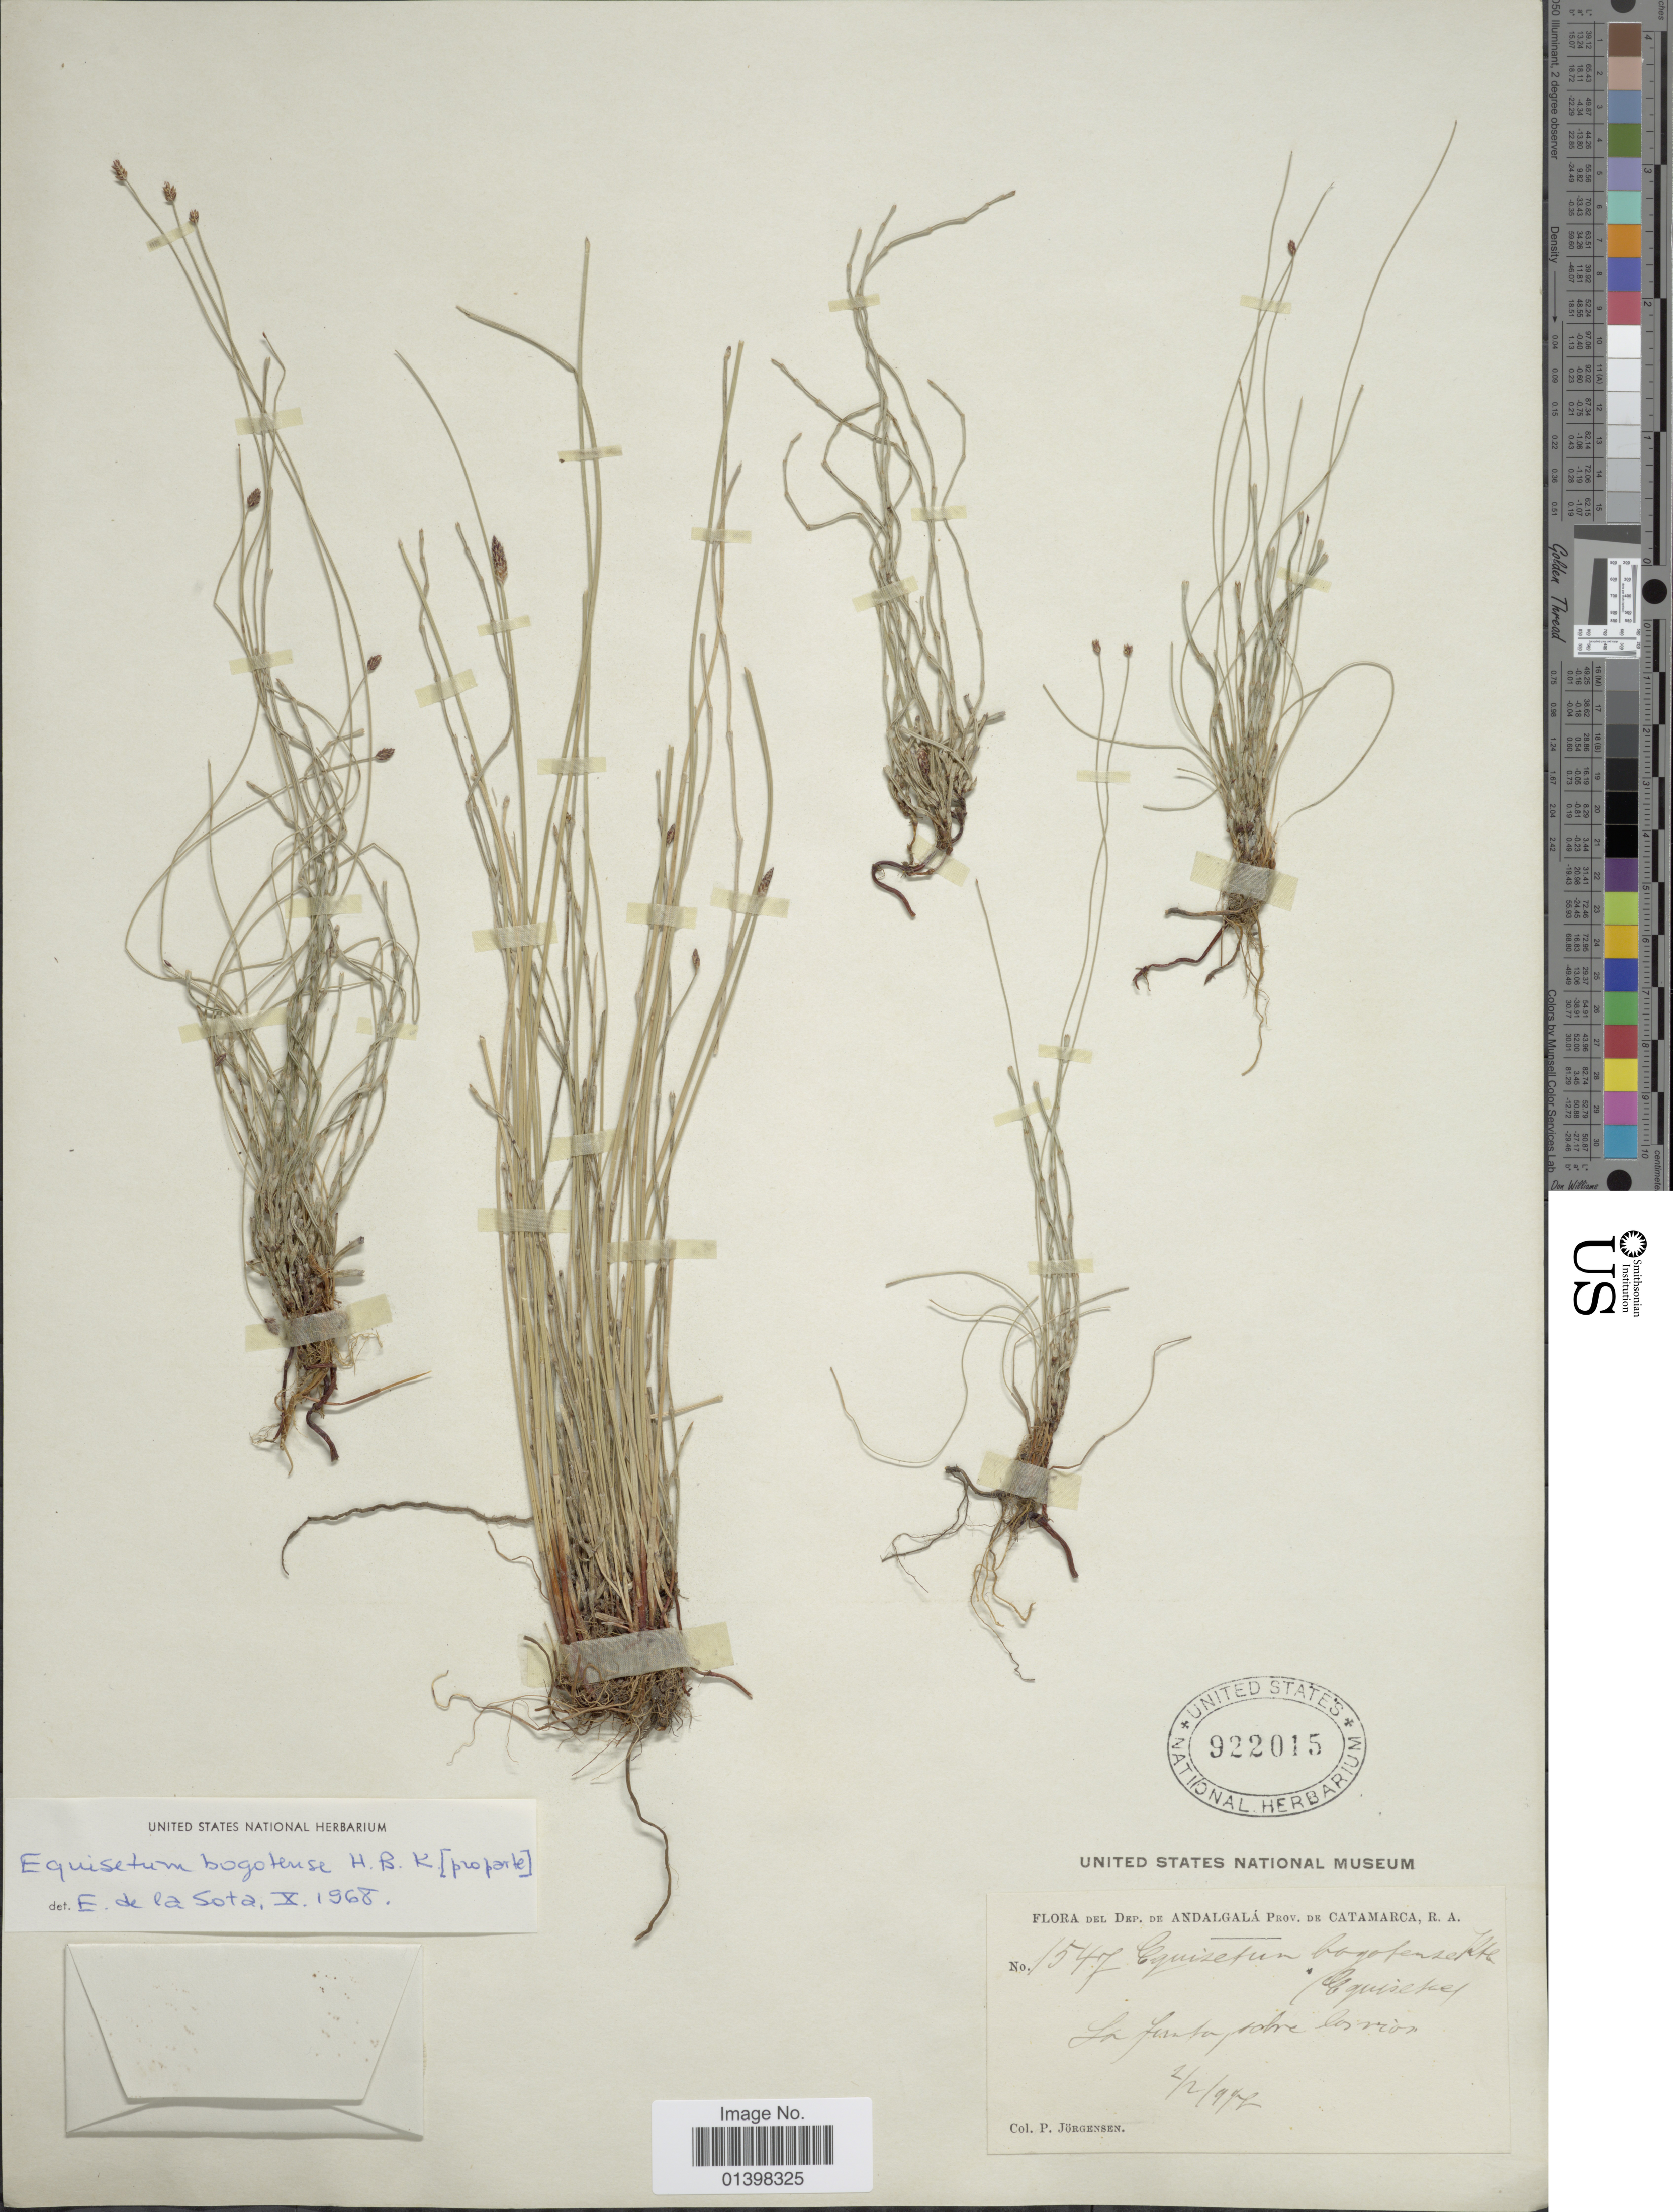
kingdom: Plantae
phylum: Tracheophyta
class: Polypodiopsida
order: Equisetales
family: Equisetaceae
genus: Equisetum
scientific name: Equisetum bogotense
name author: Kunth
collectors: P. Jörgensen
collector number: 1547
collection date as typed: Transcribed d/m/y: 2/2/99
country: Argentina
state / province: Catamarca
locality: Dep de Andalgalá.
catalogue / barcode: US 922015